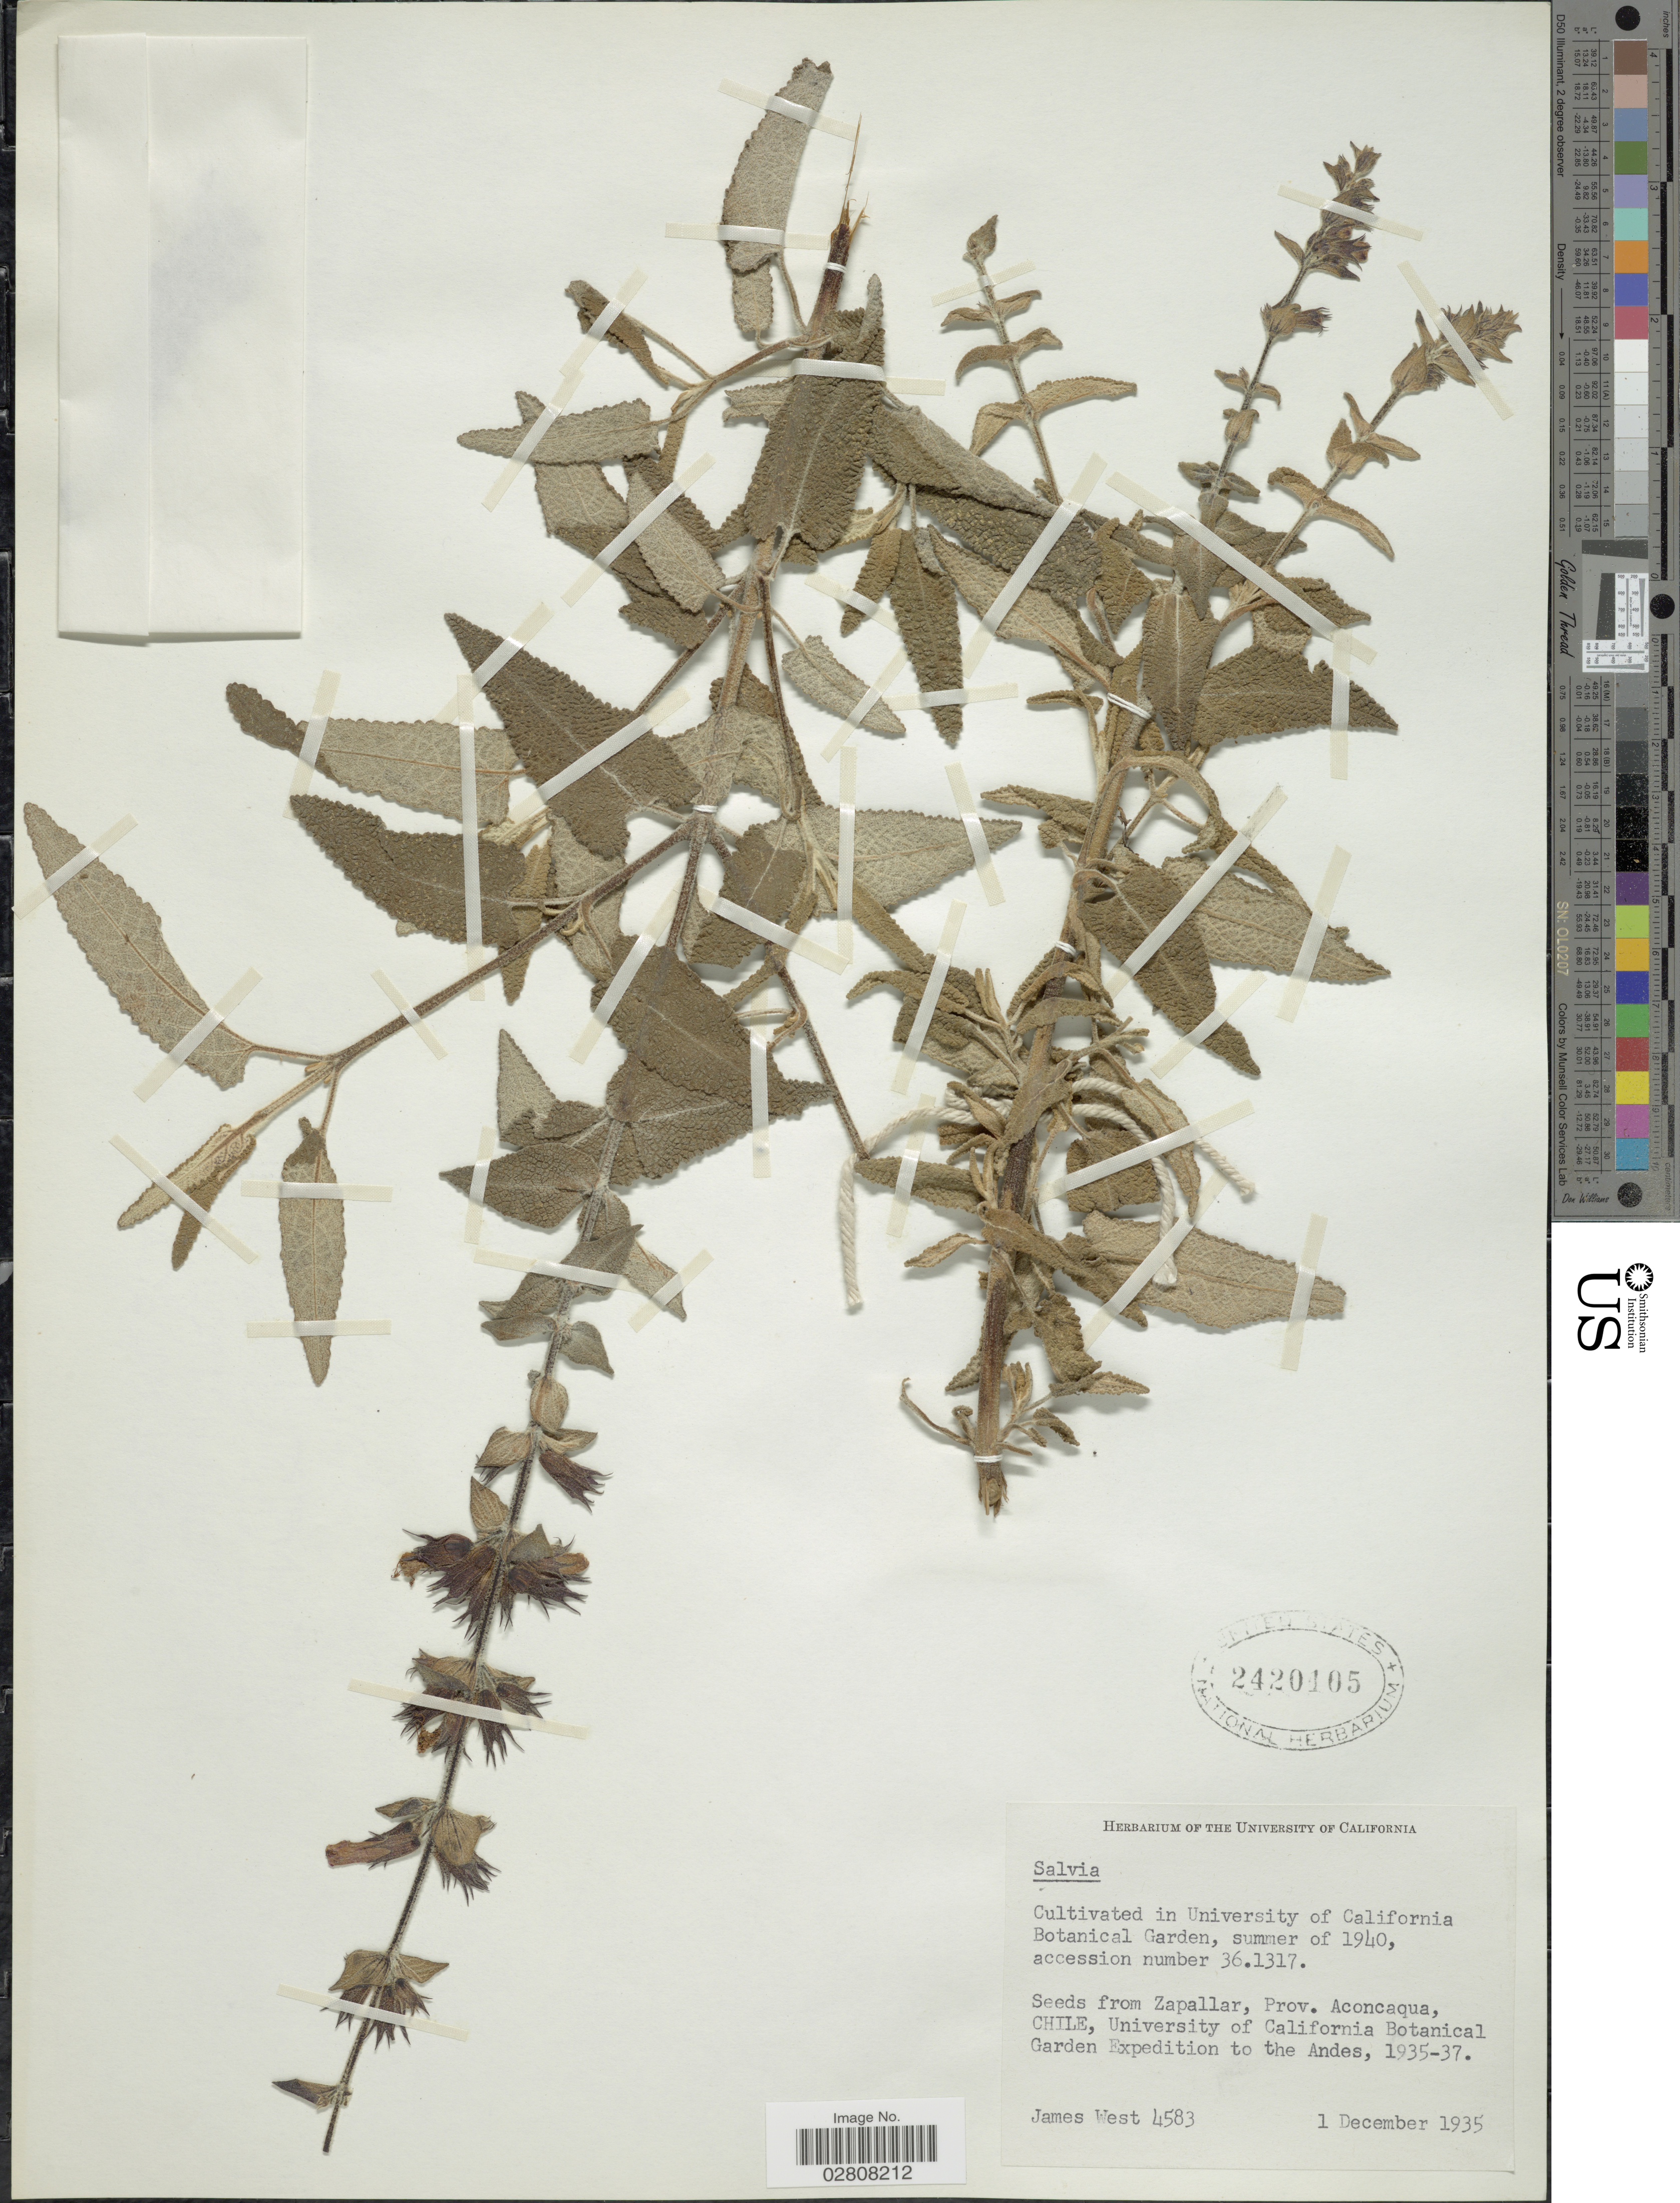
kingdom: Plantae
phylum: Tracheophyta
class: Magnoliopsida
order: Lamiales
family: Lamiaceae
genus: Lepechinia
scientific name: Lepechinia salviae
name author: (Lindl.) Epling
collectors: J. West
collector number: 4583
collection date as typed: Summer of 1940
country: United States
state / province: California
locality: Cultivated in University of California Botanical Garden.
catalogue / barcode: US 2420405